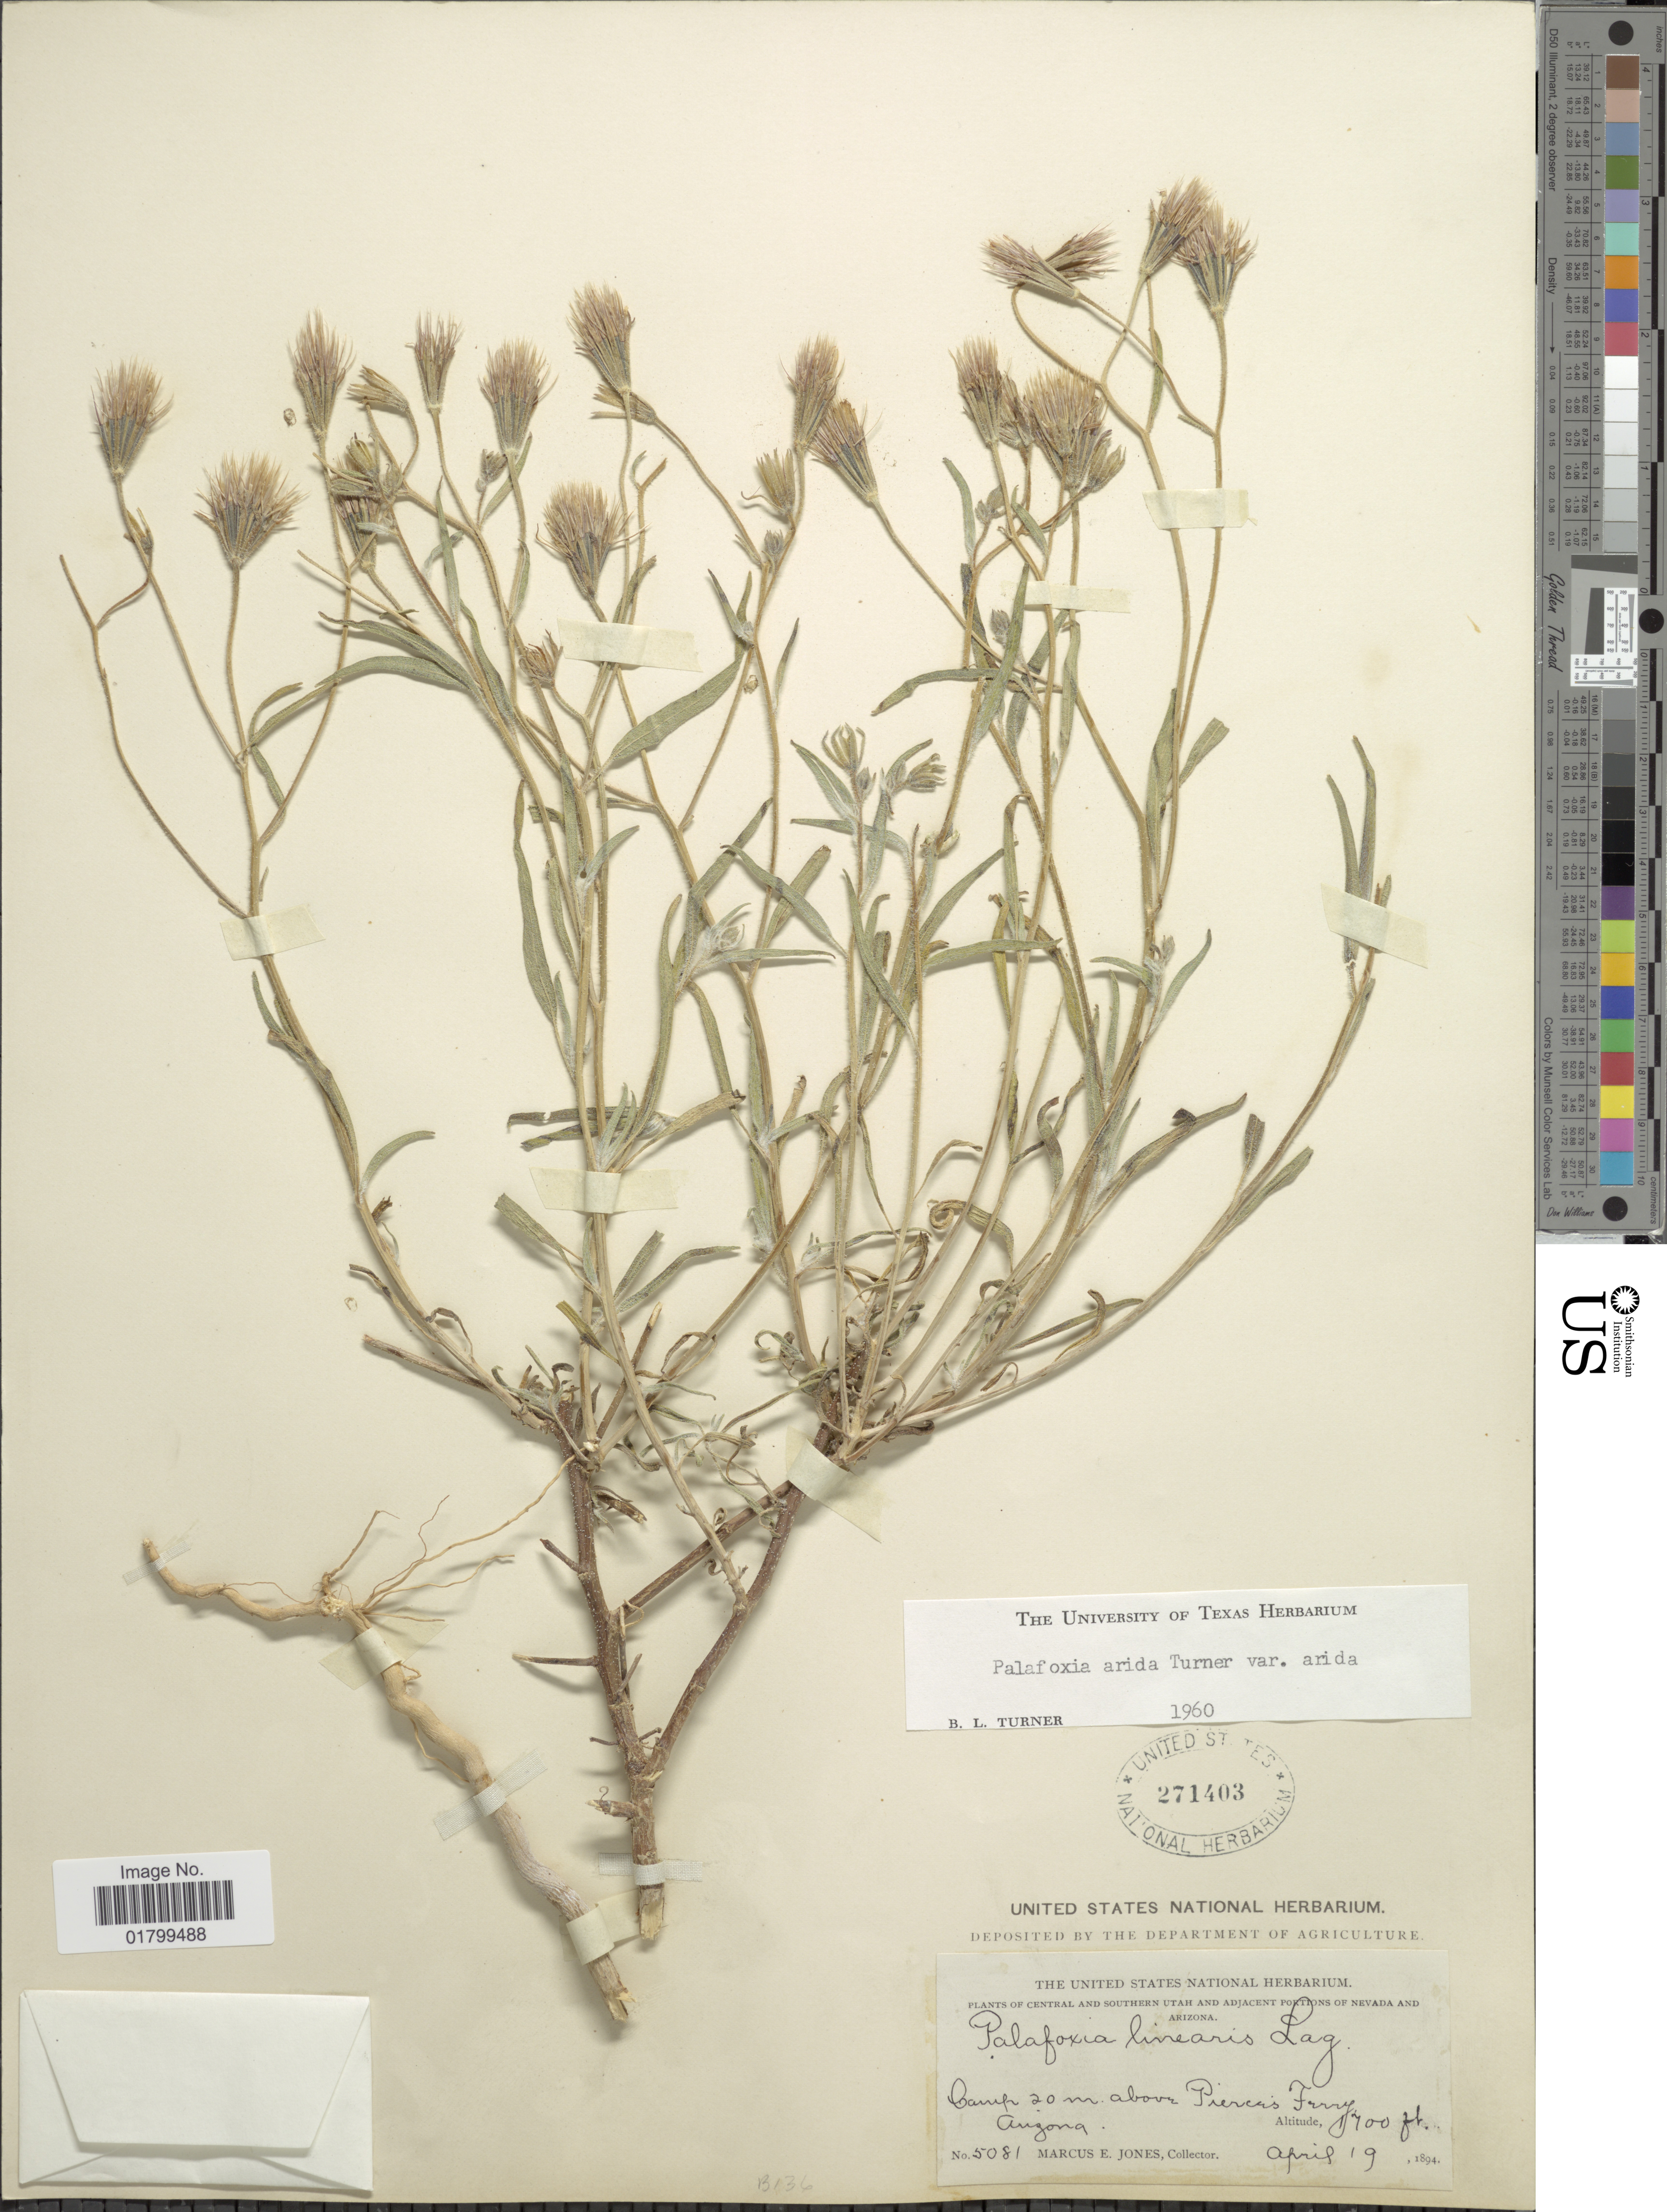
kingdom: Plantae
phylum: Tracheophyta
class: Magnoliopsida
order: Asterales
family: Asteraceae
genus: Palafoxia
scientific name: Palafoxia arida var. arida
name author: B.L. Turner & M.I. Morris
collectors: M. E. Jones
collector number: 5081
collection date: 1894-04-19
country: United States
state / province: Arizona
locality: Camp 20m above Piercis Ferry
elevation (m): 518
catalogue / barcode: US 271403